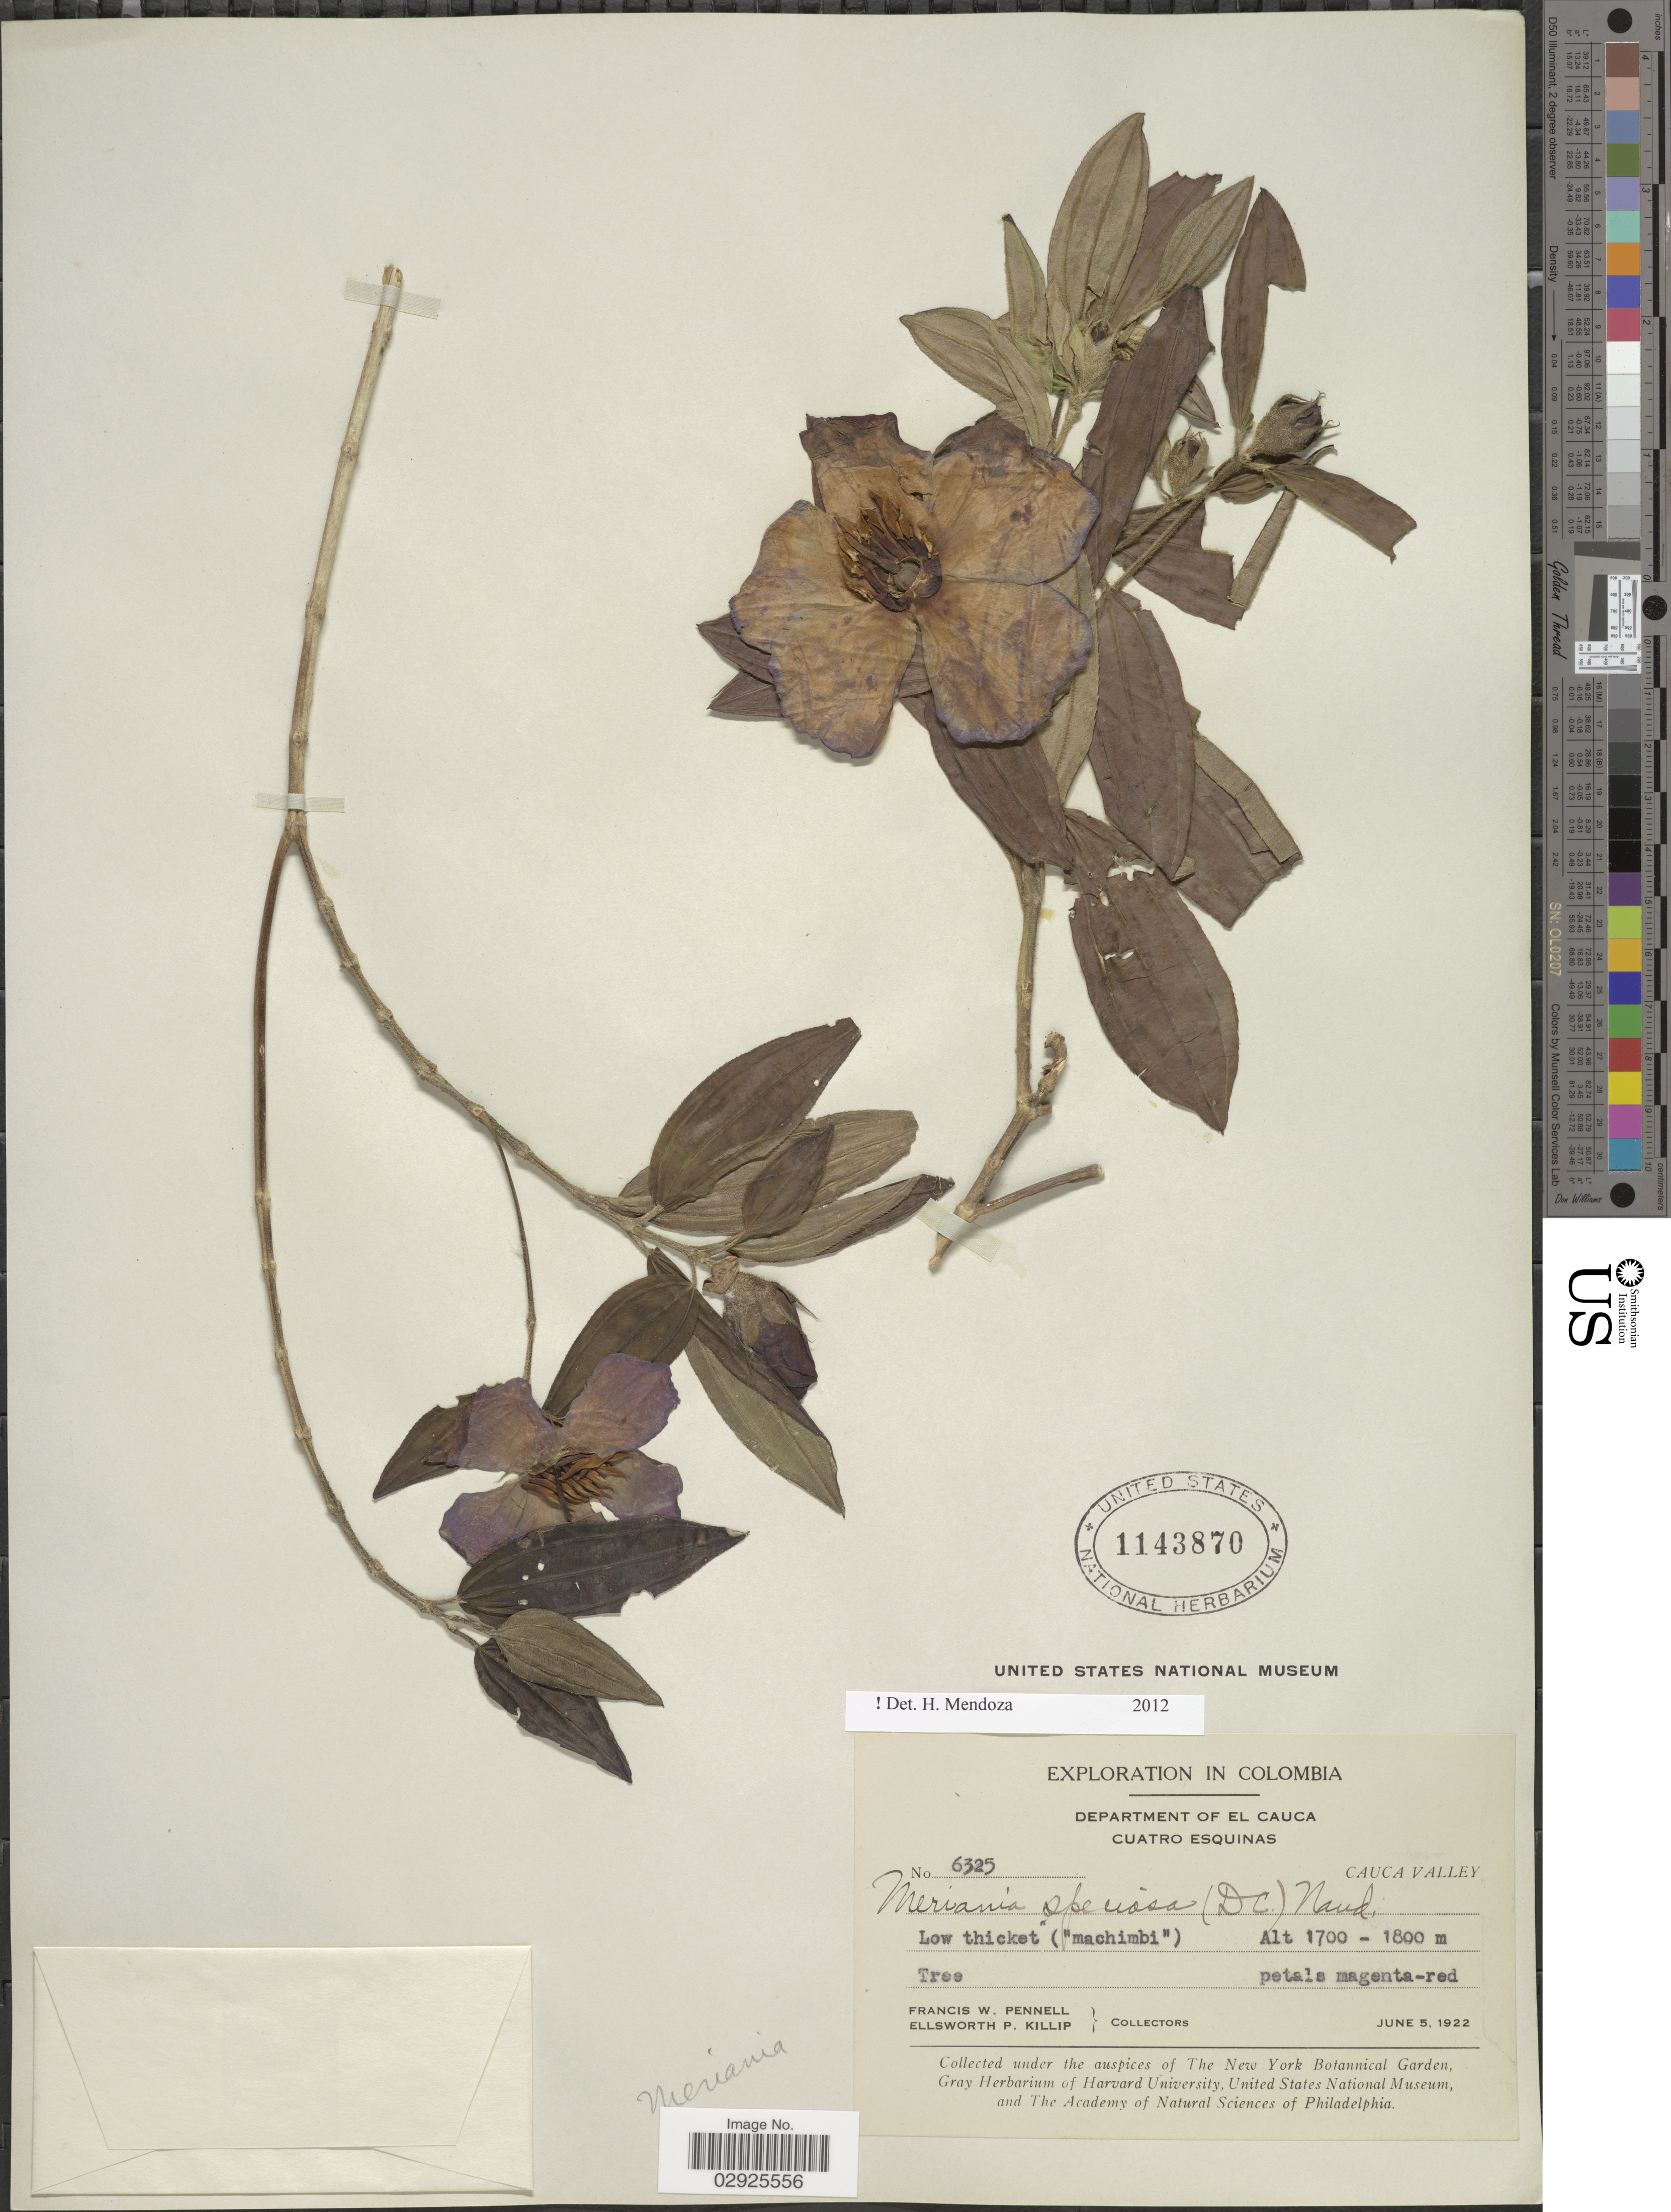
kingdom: Plantae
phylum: Tracheophyta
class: Magnoliopsida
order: Myrtales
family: Melastomataceae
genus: Meriania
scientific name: Meriania speciosa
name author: (Bonpl.) Naudin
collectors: F. W. Pennell & E. P. Killip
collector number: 6325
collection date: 1922-06-05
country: Colombia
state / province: Cauca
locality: Department of El Cauca, Cuatro Esquinas, Cauca Valley.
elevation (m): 1700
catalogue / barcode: US 1143870